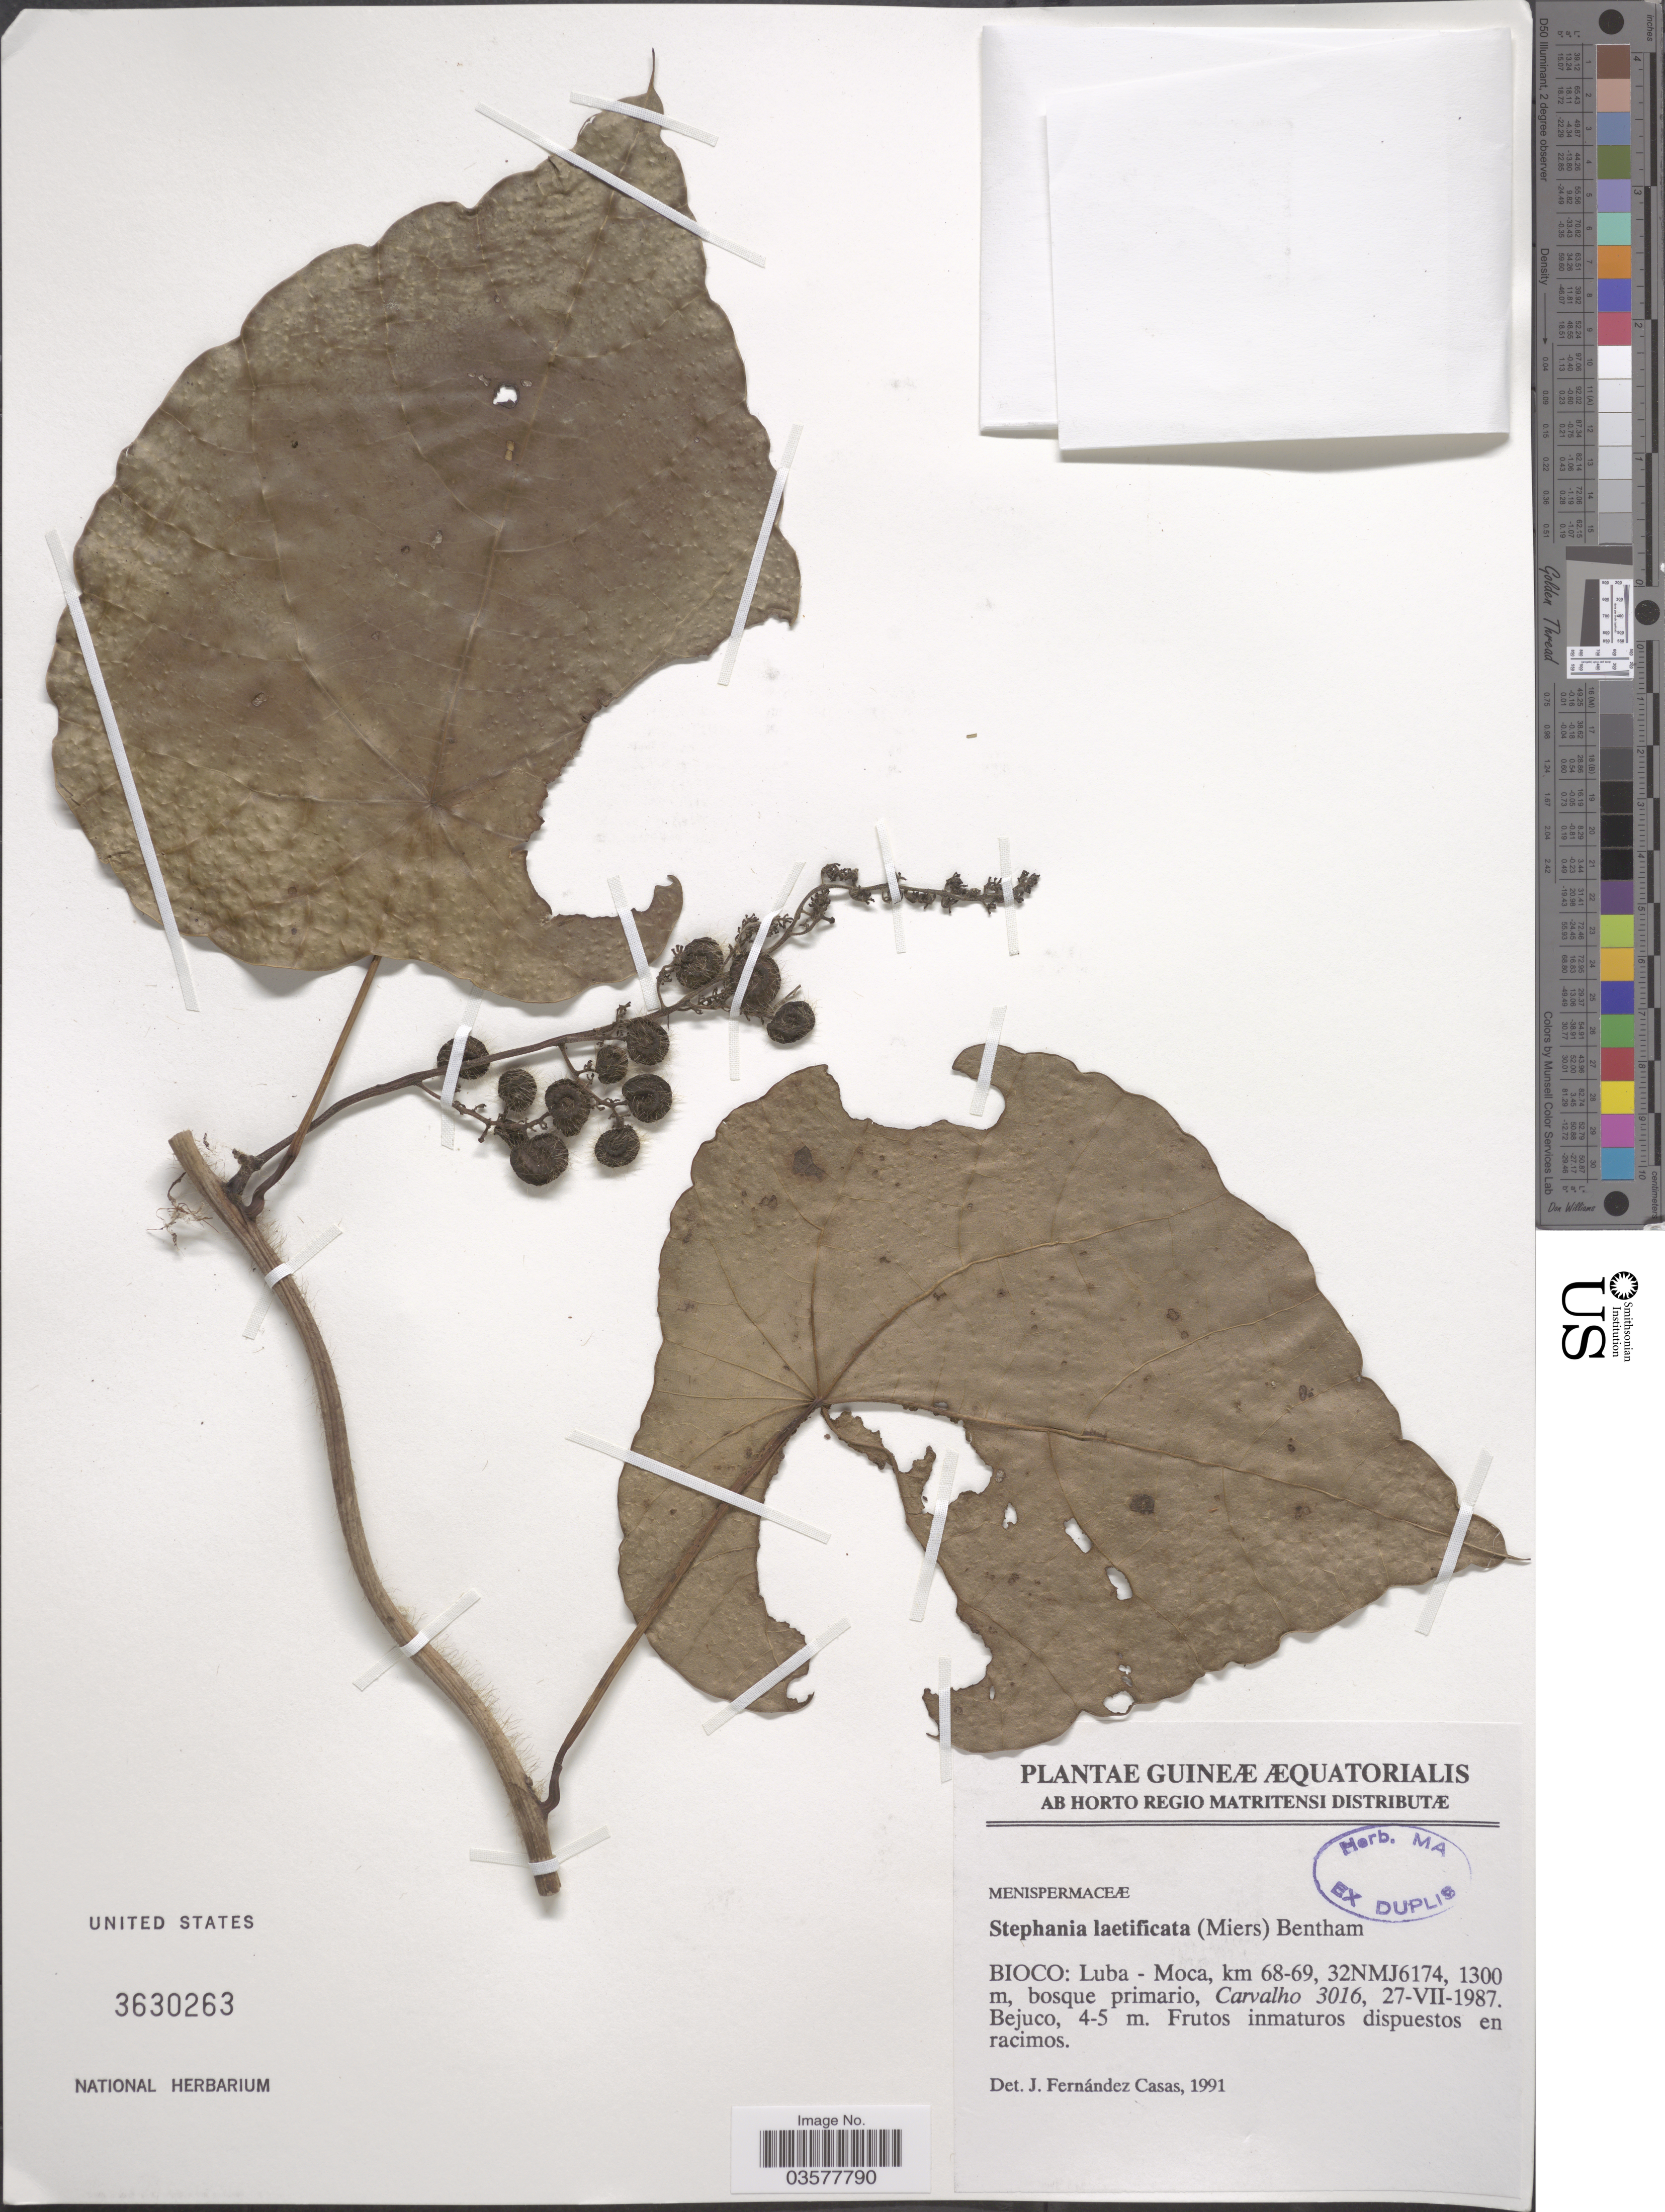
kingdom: Plantae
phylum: Tracheophyta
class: Magnoliopsida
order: Ranunculales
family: Menispermaceae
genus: Perichasma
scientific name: Perichasma laetificata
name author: Miers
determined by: Strong, Mark T., (BOT), Smithsonian Institution - National Museum of Natural History (UNITED STATES)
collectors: Carvalho, --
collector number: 3016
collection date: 1987-07-27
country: Equatorial Guinea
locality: Guineæ Æquatorialis. Bioco: Luba - Moca, km 68-69, 32NMJ6174.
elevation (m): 1300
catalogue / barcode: US 3630263